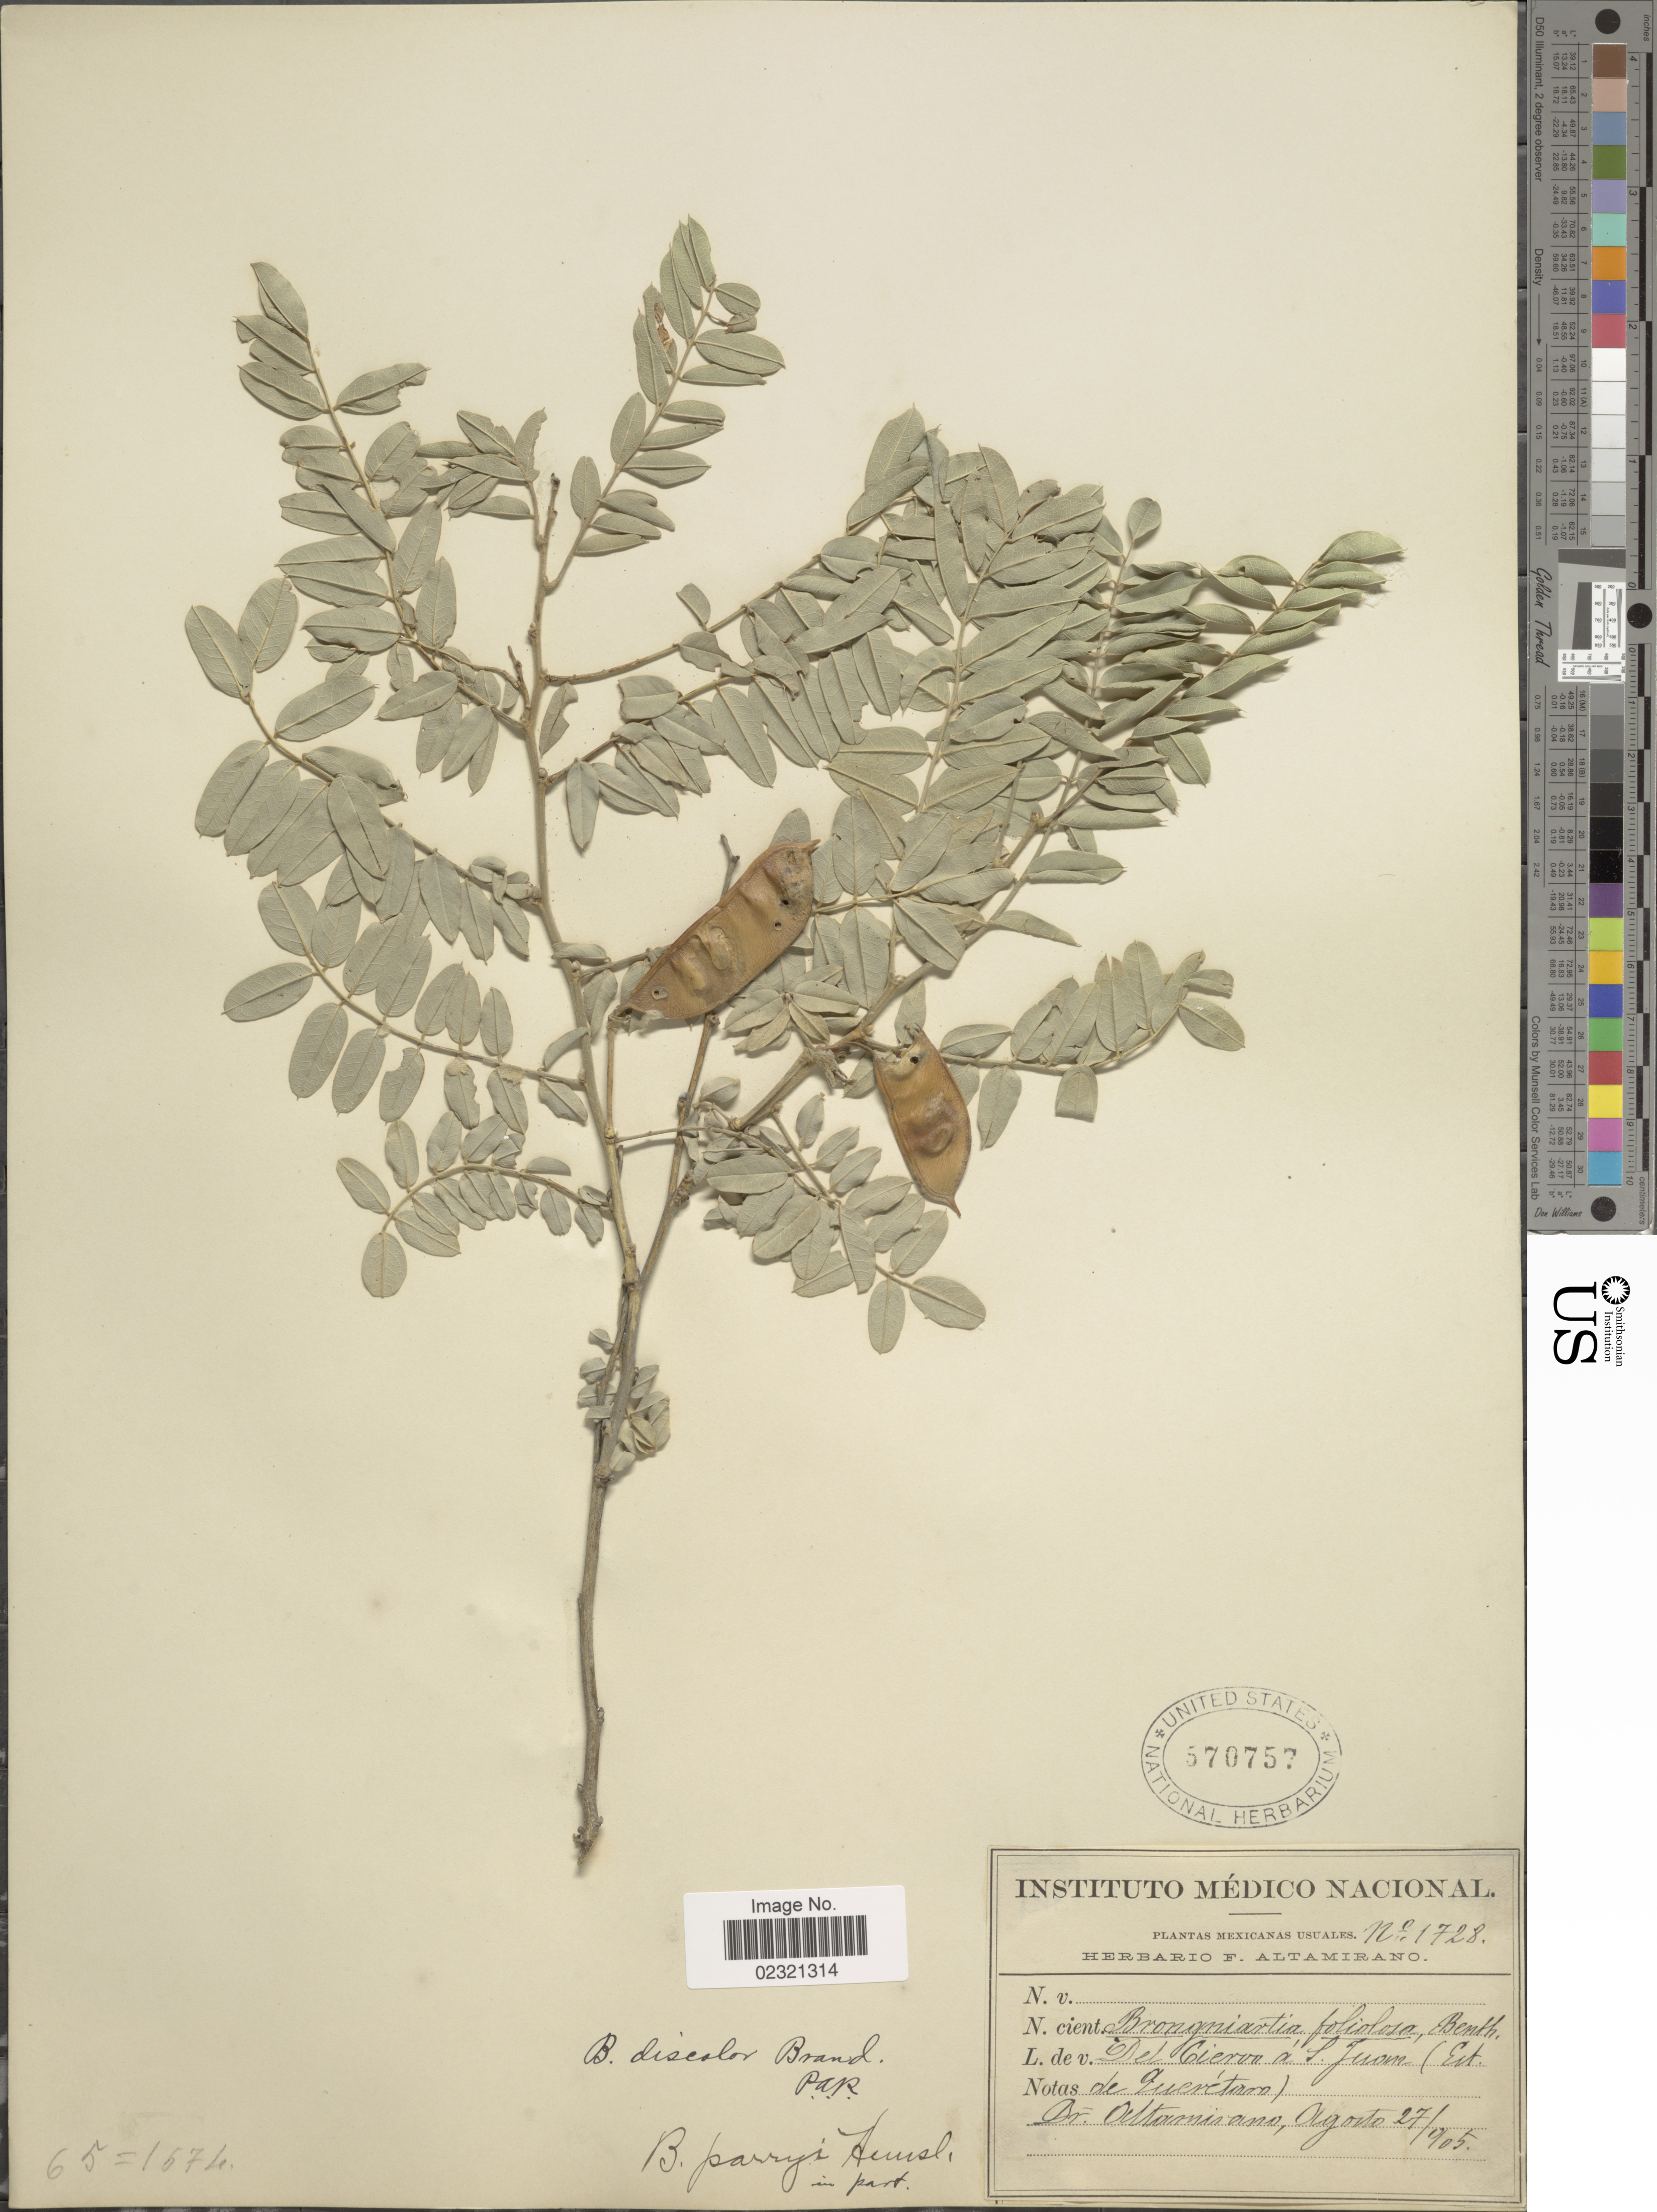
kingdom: Plantae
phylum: Tracheophyta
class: Magnoliopsida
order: Fabales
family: Fabaceae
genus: Brongniartia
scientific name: Brongniartia foliosa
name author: Hemsl.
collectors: F. Altamirano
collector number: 1728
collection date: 1905-08-27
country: Mexico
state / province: Querétaro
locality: Del Ciervo a S. Juan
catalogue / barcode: US 570757